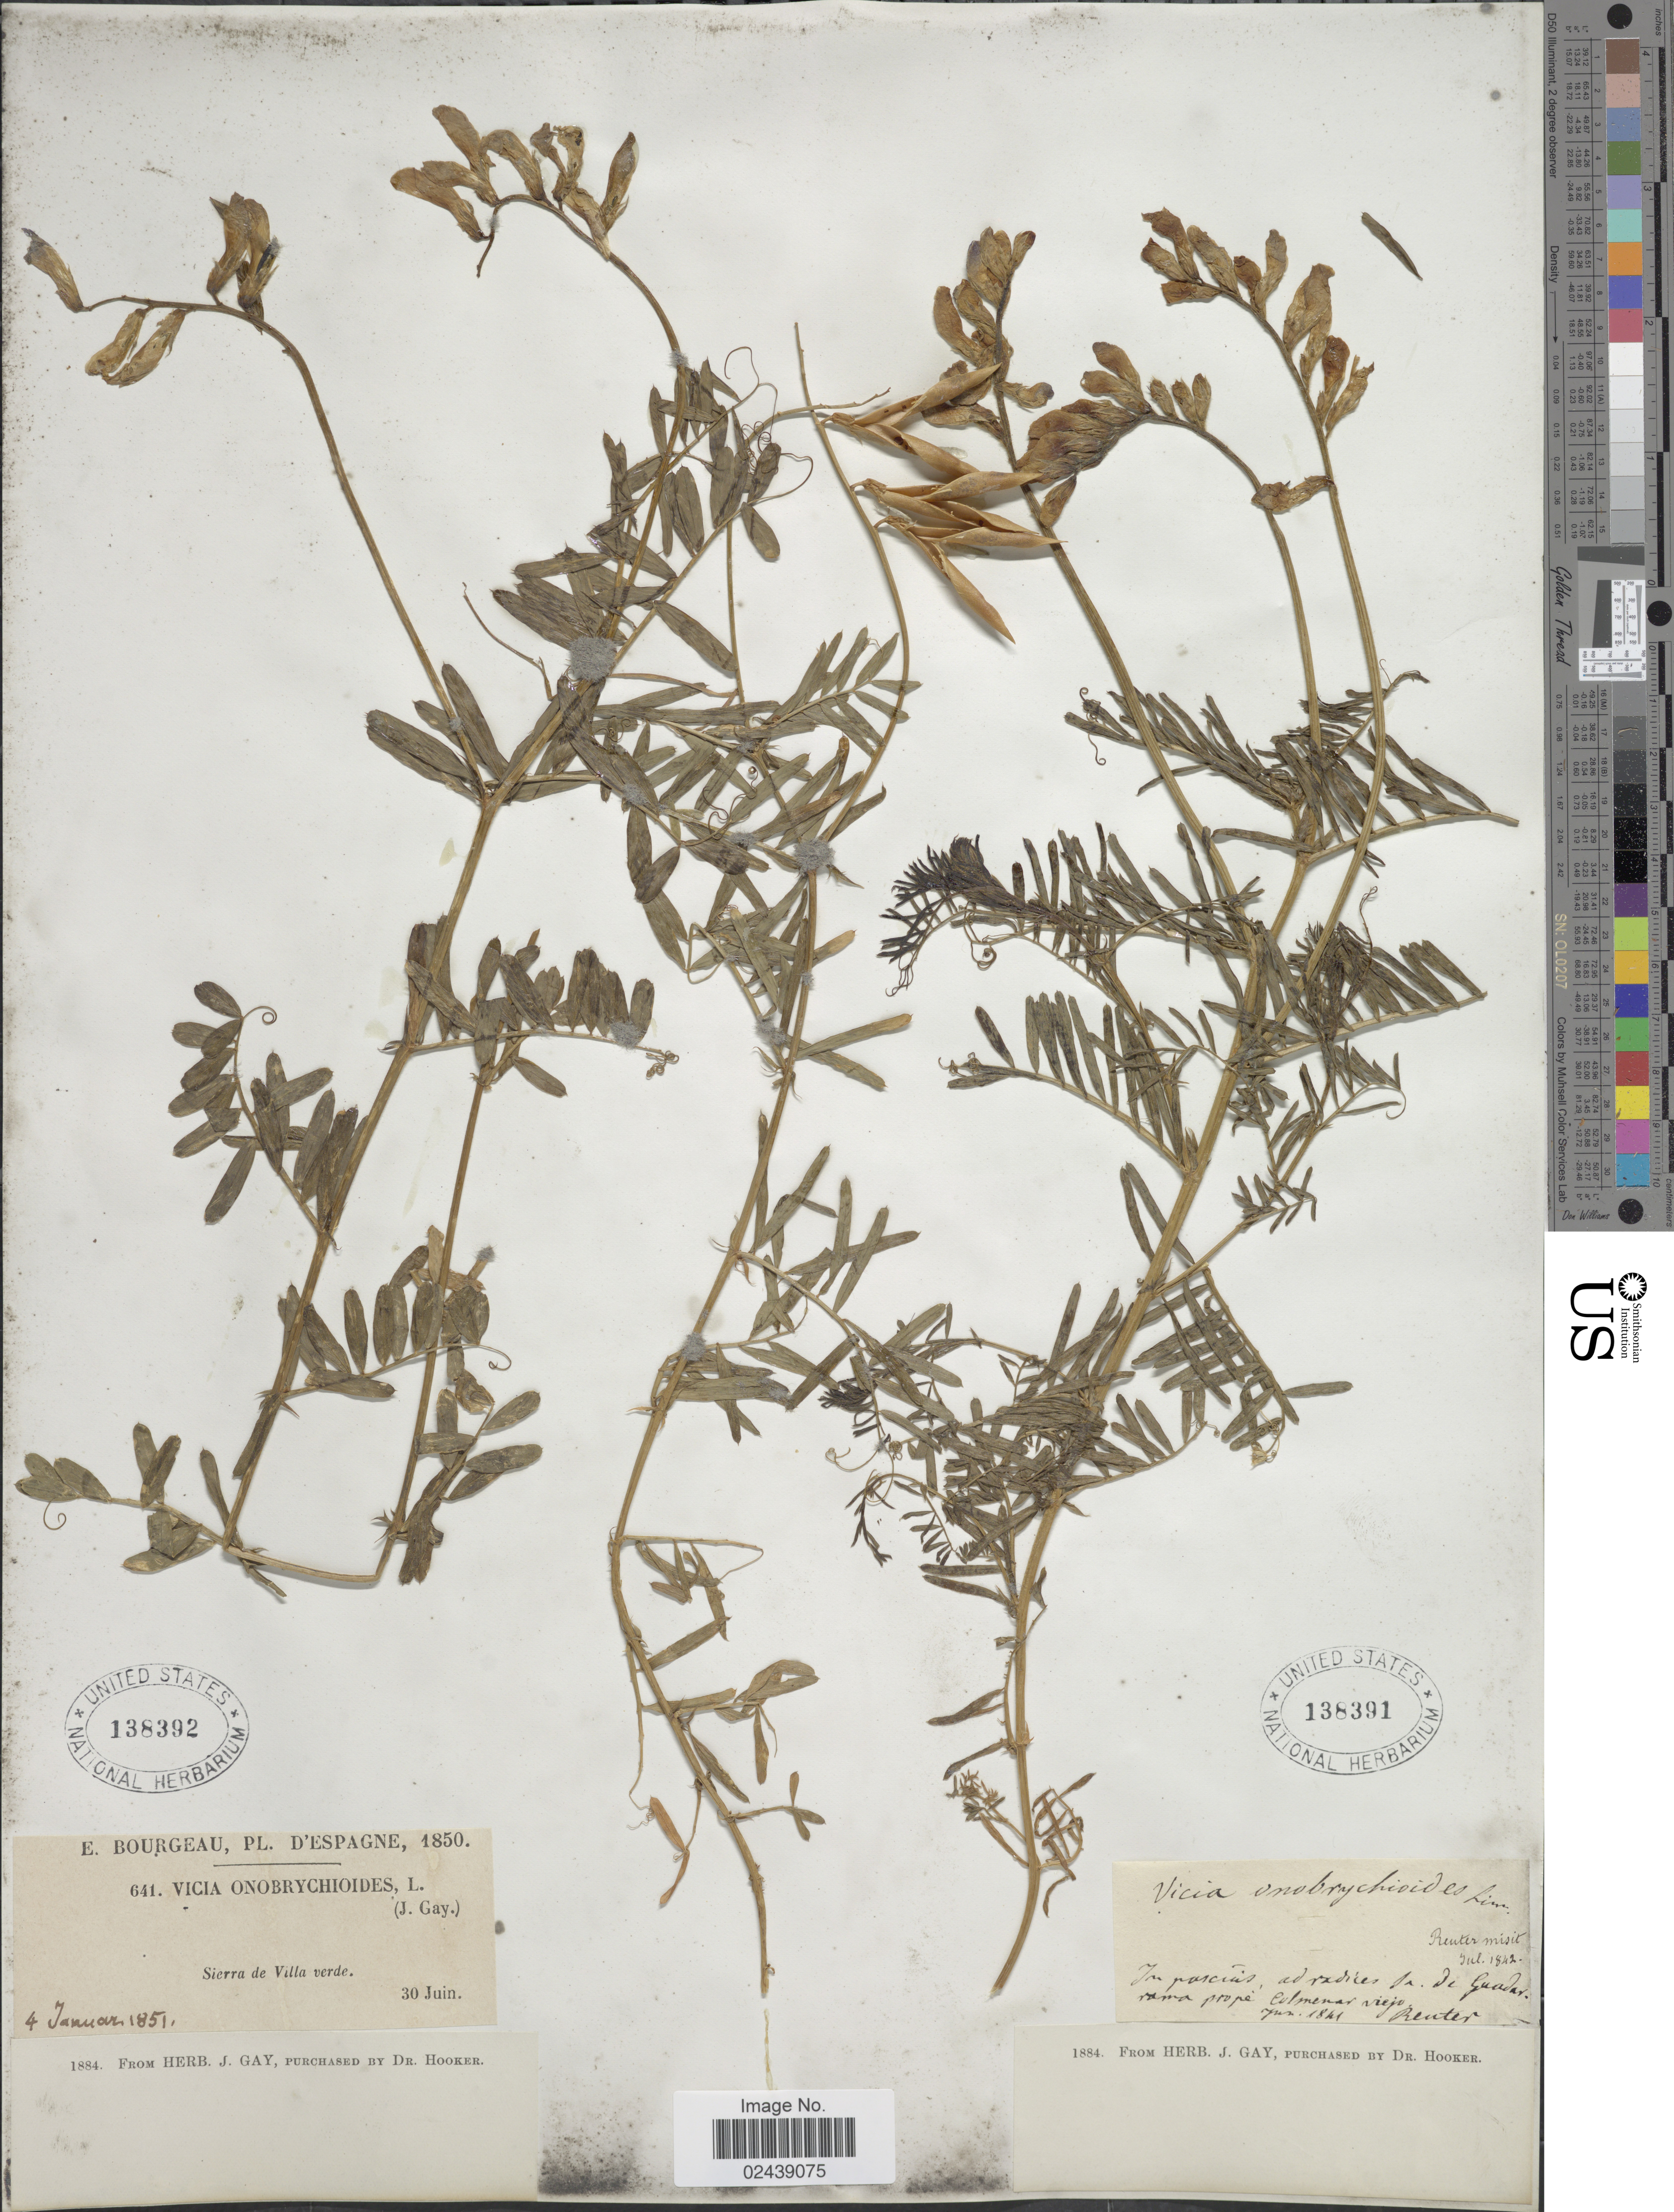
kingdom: Plantae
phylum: Tracheophyta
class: Magnoliopsida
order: Fabales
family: Fabaceae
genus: Vicia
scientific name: Vicia onobrychioides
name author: L.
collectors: -. Reuter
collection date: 1841-06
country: Spain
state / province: Madrid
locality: S. de Guadarrama prope Colmenar Viejo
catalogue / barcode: US 138391